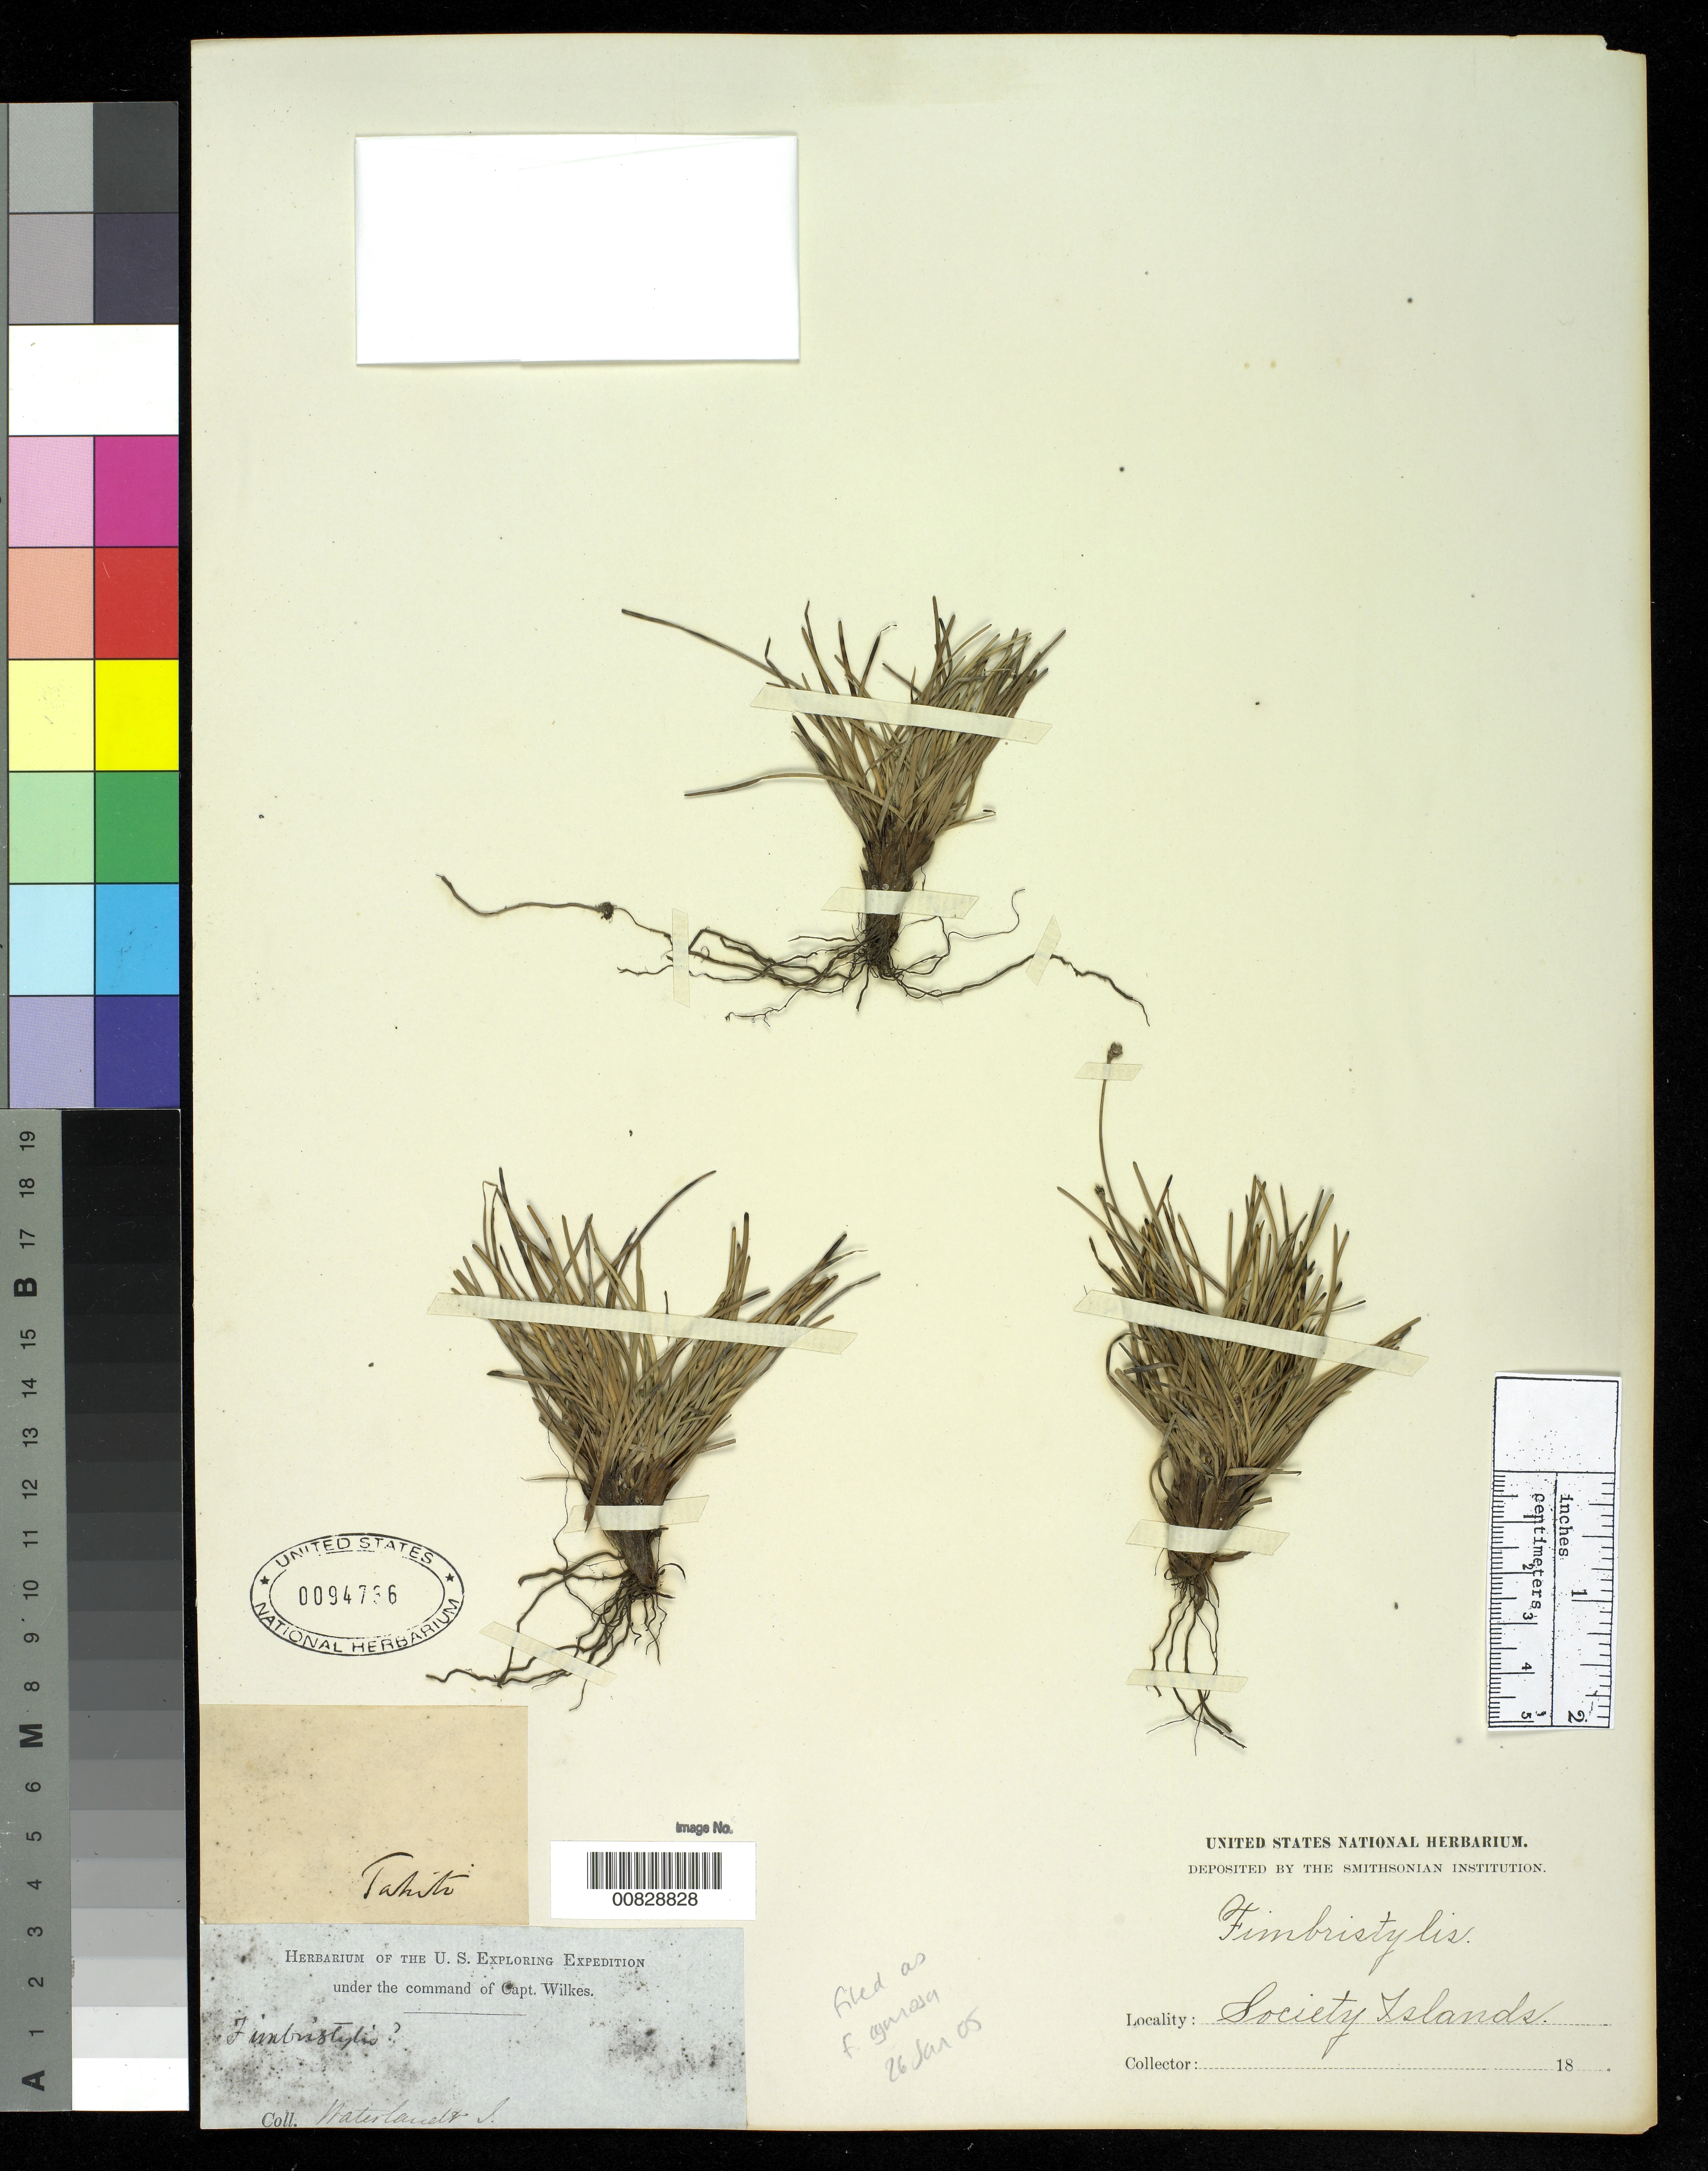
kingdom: Plantae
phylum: Tracheophyta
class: Liliopsida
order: Poales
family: Cyperaceae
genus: Fimbristylis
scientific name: Fimbristylis cymosa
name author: R. Br.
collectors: Wilkes Explor. Exped.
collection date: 1838/1842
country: French Polynesia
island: Waterlandt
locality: Society Islands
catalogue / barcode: US 94736